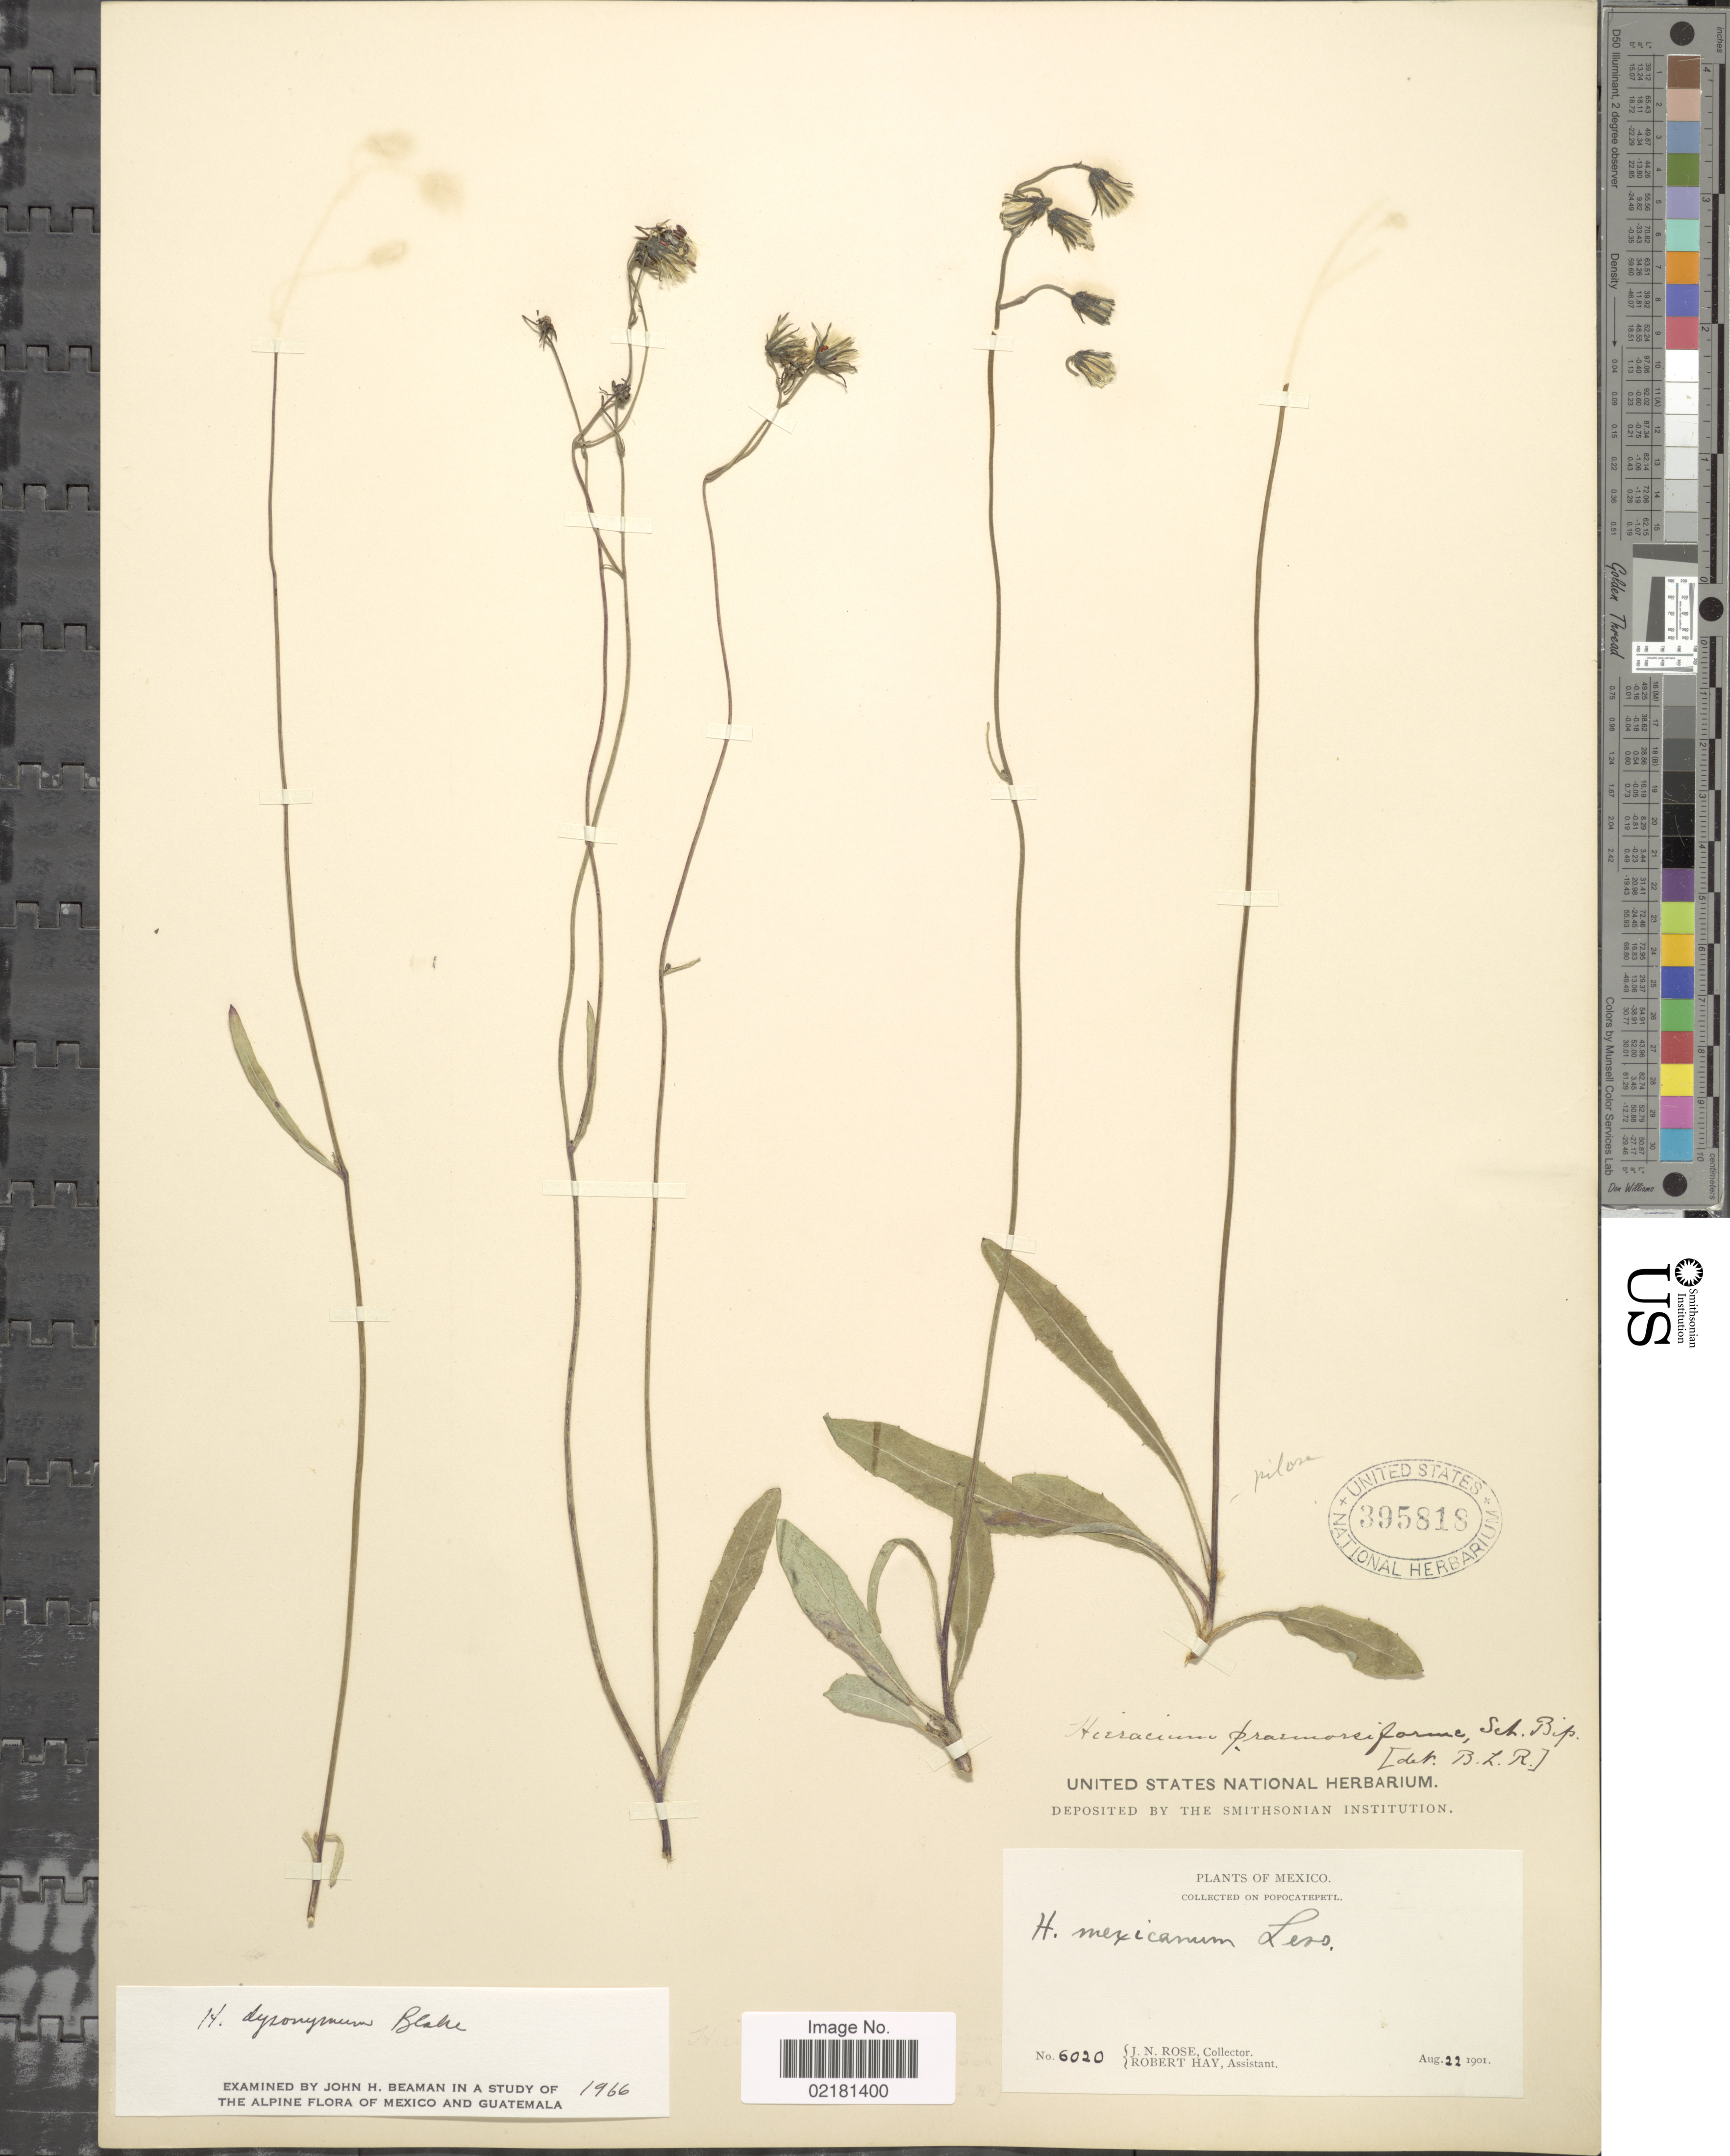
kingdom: Plantae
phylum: Tracheophyta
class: Magnoliopsida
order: Asterales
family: Asteraceae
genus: Hieracium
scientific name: Hieracium dysonymum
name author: S.F. Blake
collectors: J. N. Rose & R. Hay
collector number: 6020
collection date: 1901-08-22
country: Mexico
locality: On Popocatepetl.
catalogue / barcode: US 395818